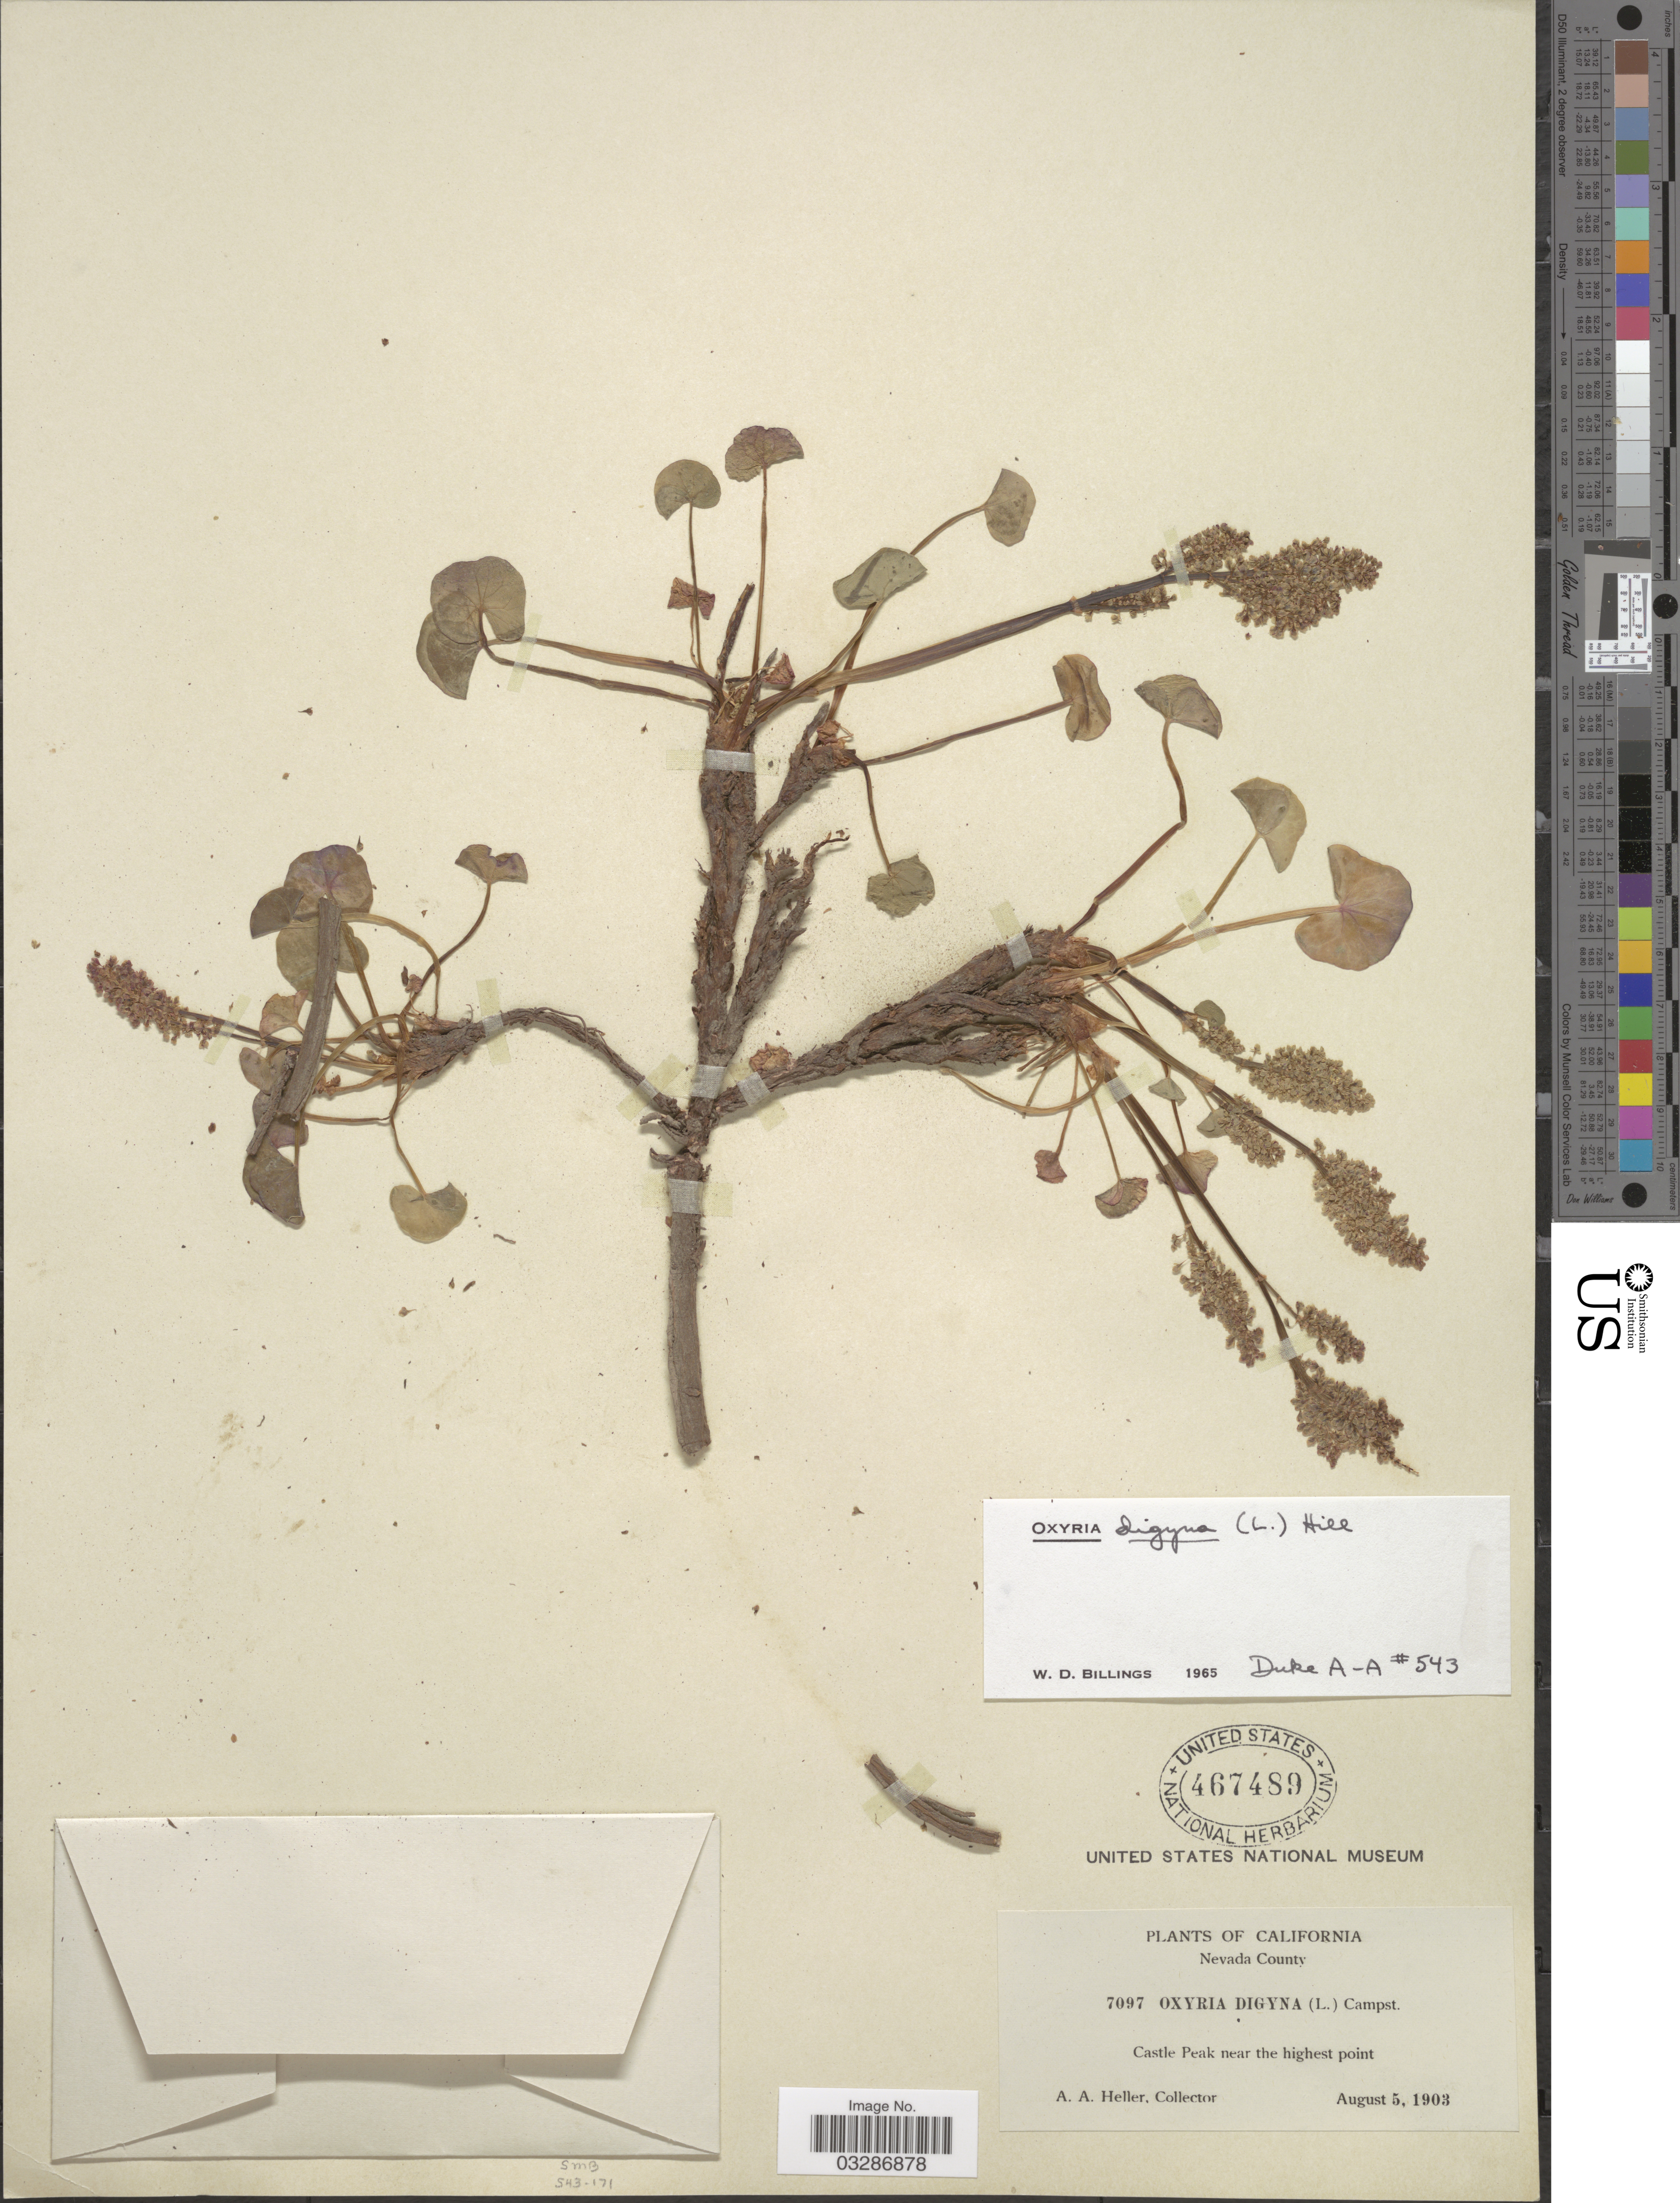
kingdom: Plantae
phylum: Tracheophyta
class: Magnoliopsida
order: Caryophyllales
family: Polygonaceae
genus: Oxyria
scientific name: Oxyria digyna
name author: (L.) Hill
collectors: A. A. Heller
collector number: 7097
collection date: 1903-08-05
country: United States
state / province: California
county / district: Nevada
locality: Nevada County. Castle Peak near the highest point.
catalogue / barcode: US 467489